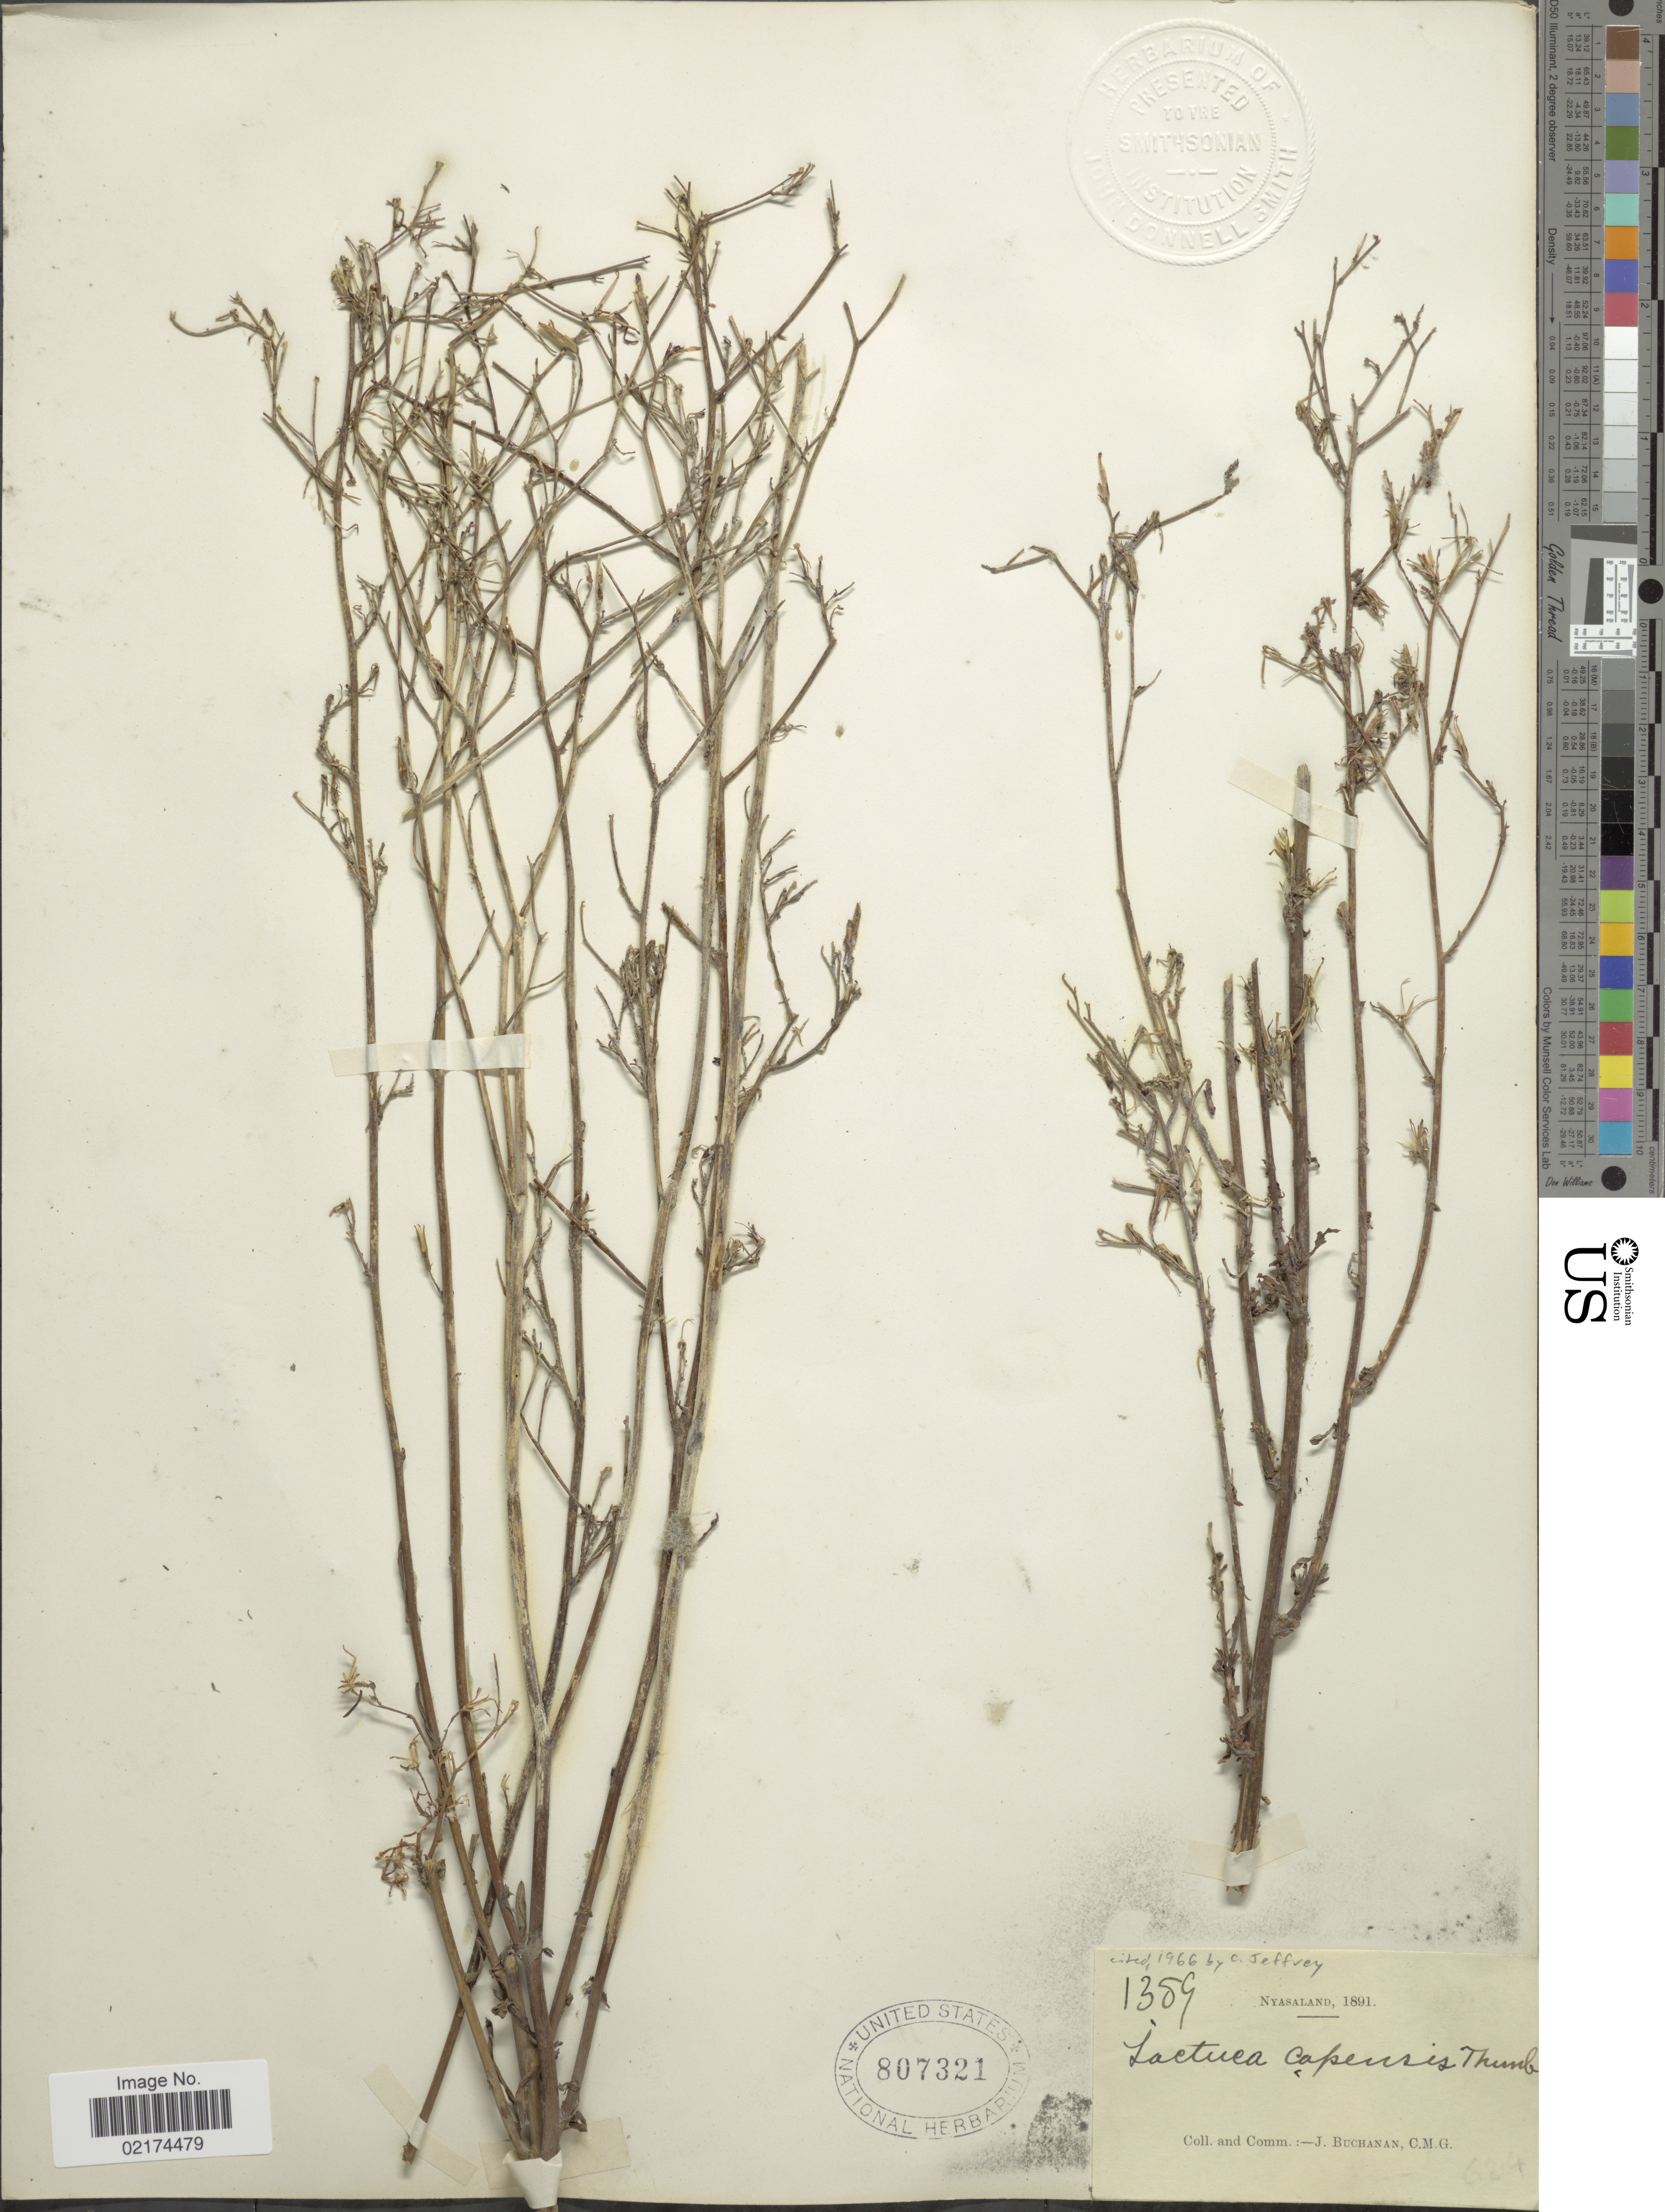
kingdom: Plantae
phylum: Tracheophyta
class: Magnoliopsida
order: Asterales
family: Asteraceae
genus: Lactuca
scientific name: Lactuca inermis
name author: Forssk.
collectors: J. Buchanan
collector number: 1389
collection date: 1891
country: Malawi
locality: Nyasaland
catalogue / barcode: US 807321